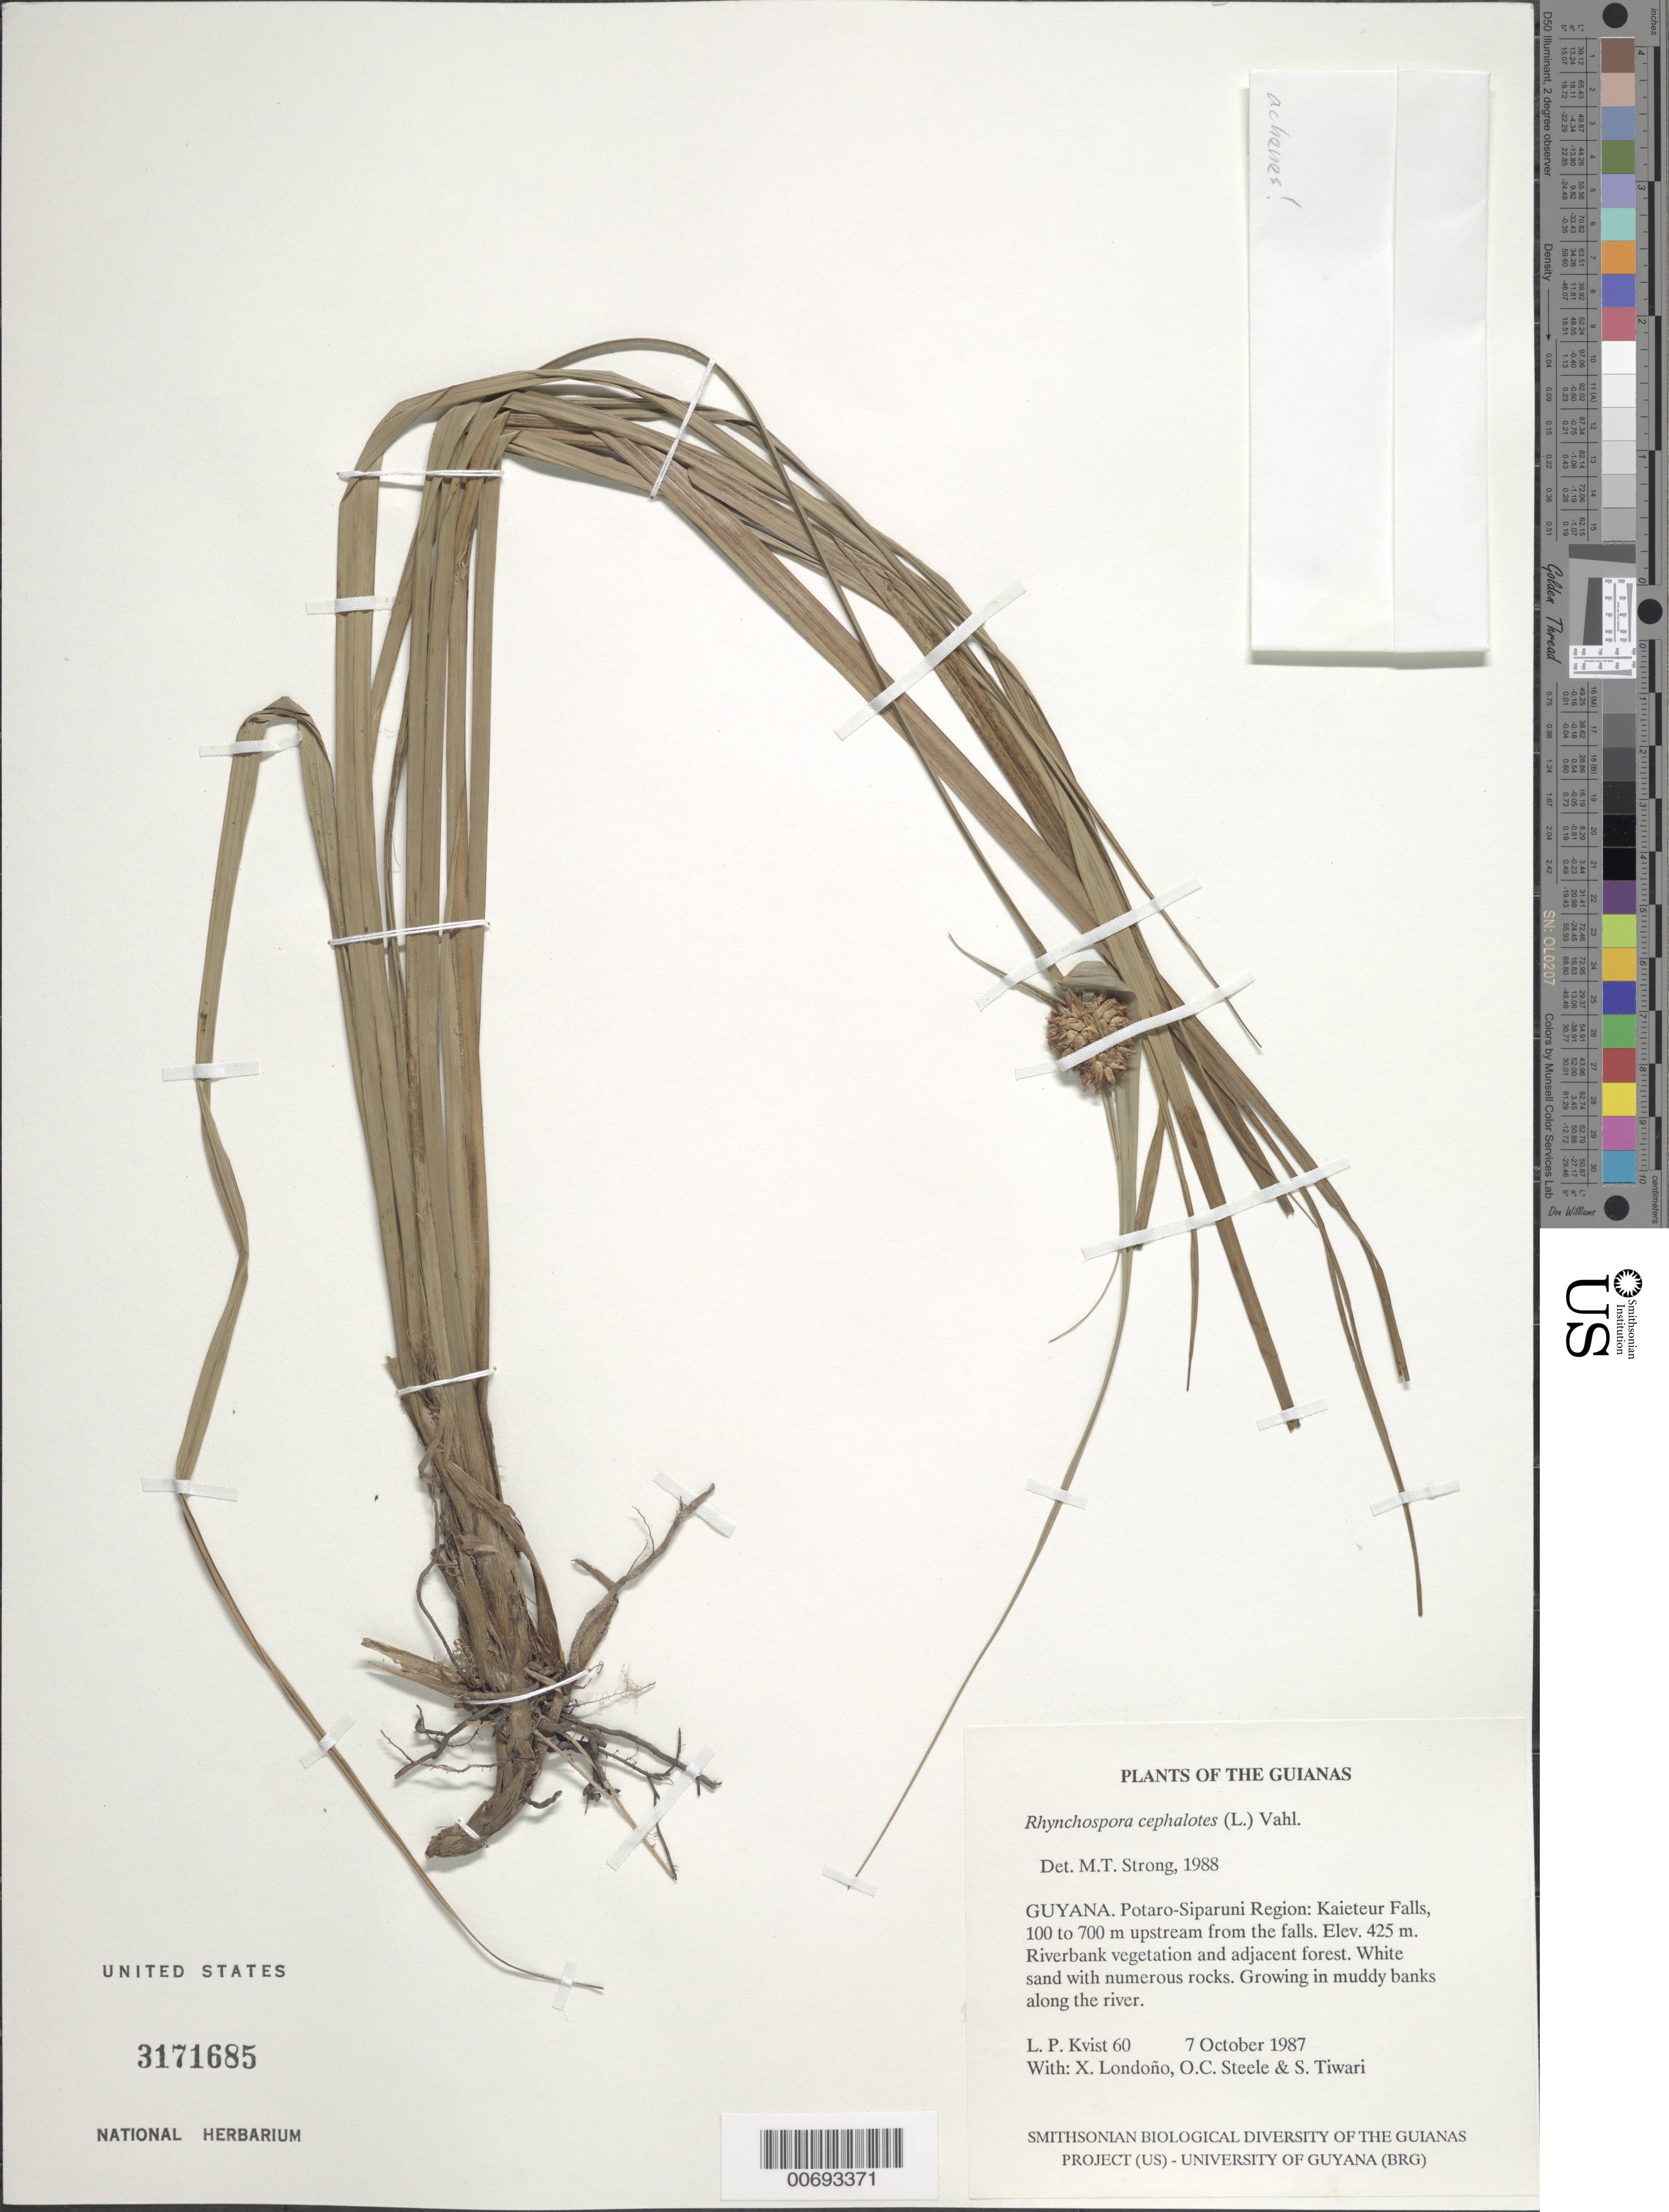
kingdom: Plantae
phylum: Tracheophyta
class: Liliopsida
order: Poales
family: Cyperaceae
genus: Rhynchospora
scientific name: Rhynchospora cephalotes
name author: (L.) Vahl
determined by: Strong, M. T., (US), Smithsonian Institution - National Museum of Natural History (UNITED STATES)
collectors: L. P. Kvist, X. Londoño, O. C. Steele & S. Tiwari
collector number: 60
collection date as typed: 7 October 1987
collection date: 1987-10-07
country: Guyana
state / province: Potaro-Siparuni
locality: Kaieteur Falls, 100 to 700 m upstream from the falls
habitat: Riverbank vegetation and adjacent forest. White sand with numerous rocks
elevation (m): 425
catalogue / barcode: US 3171685